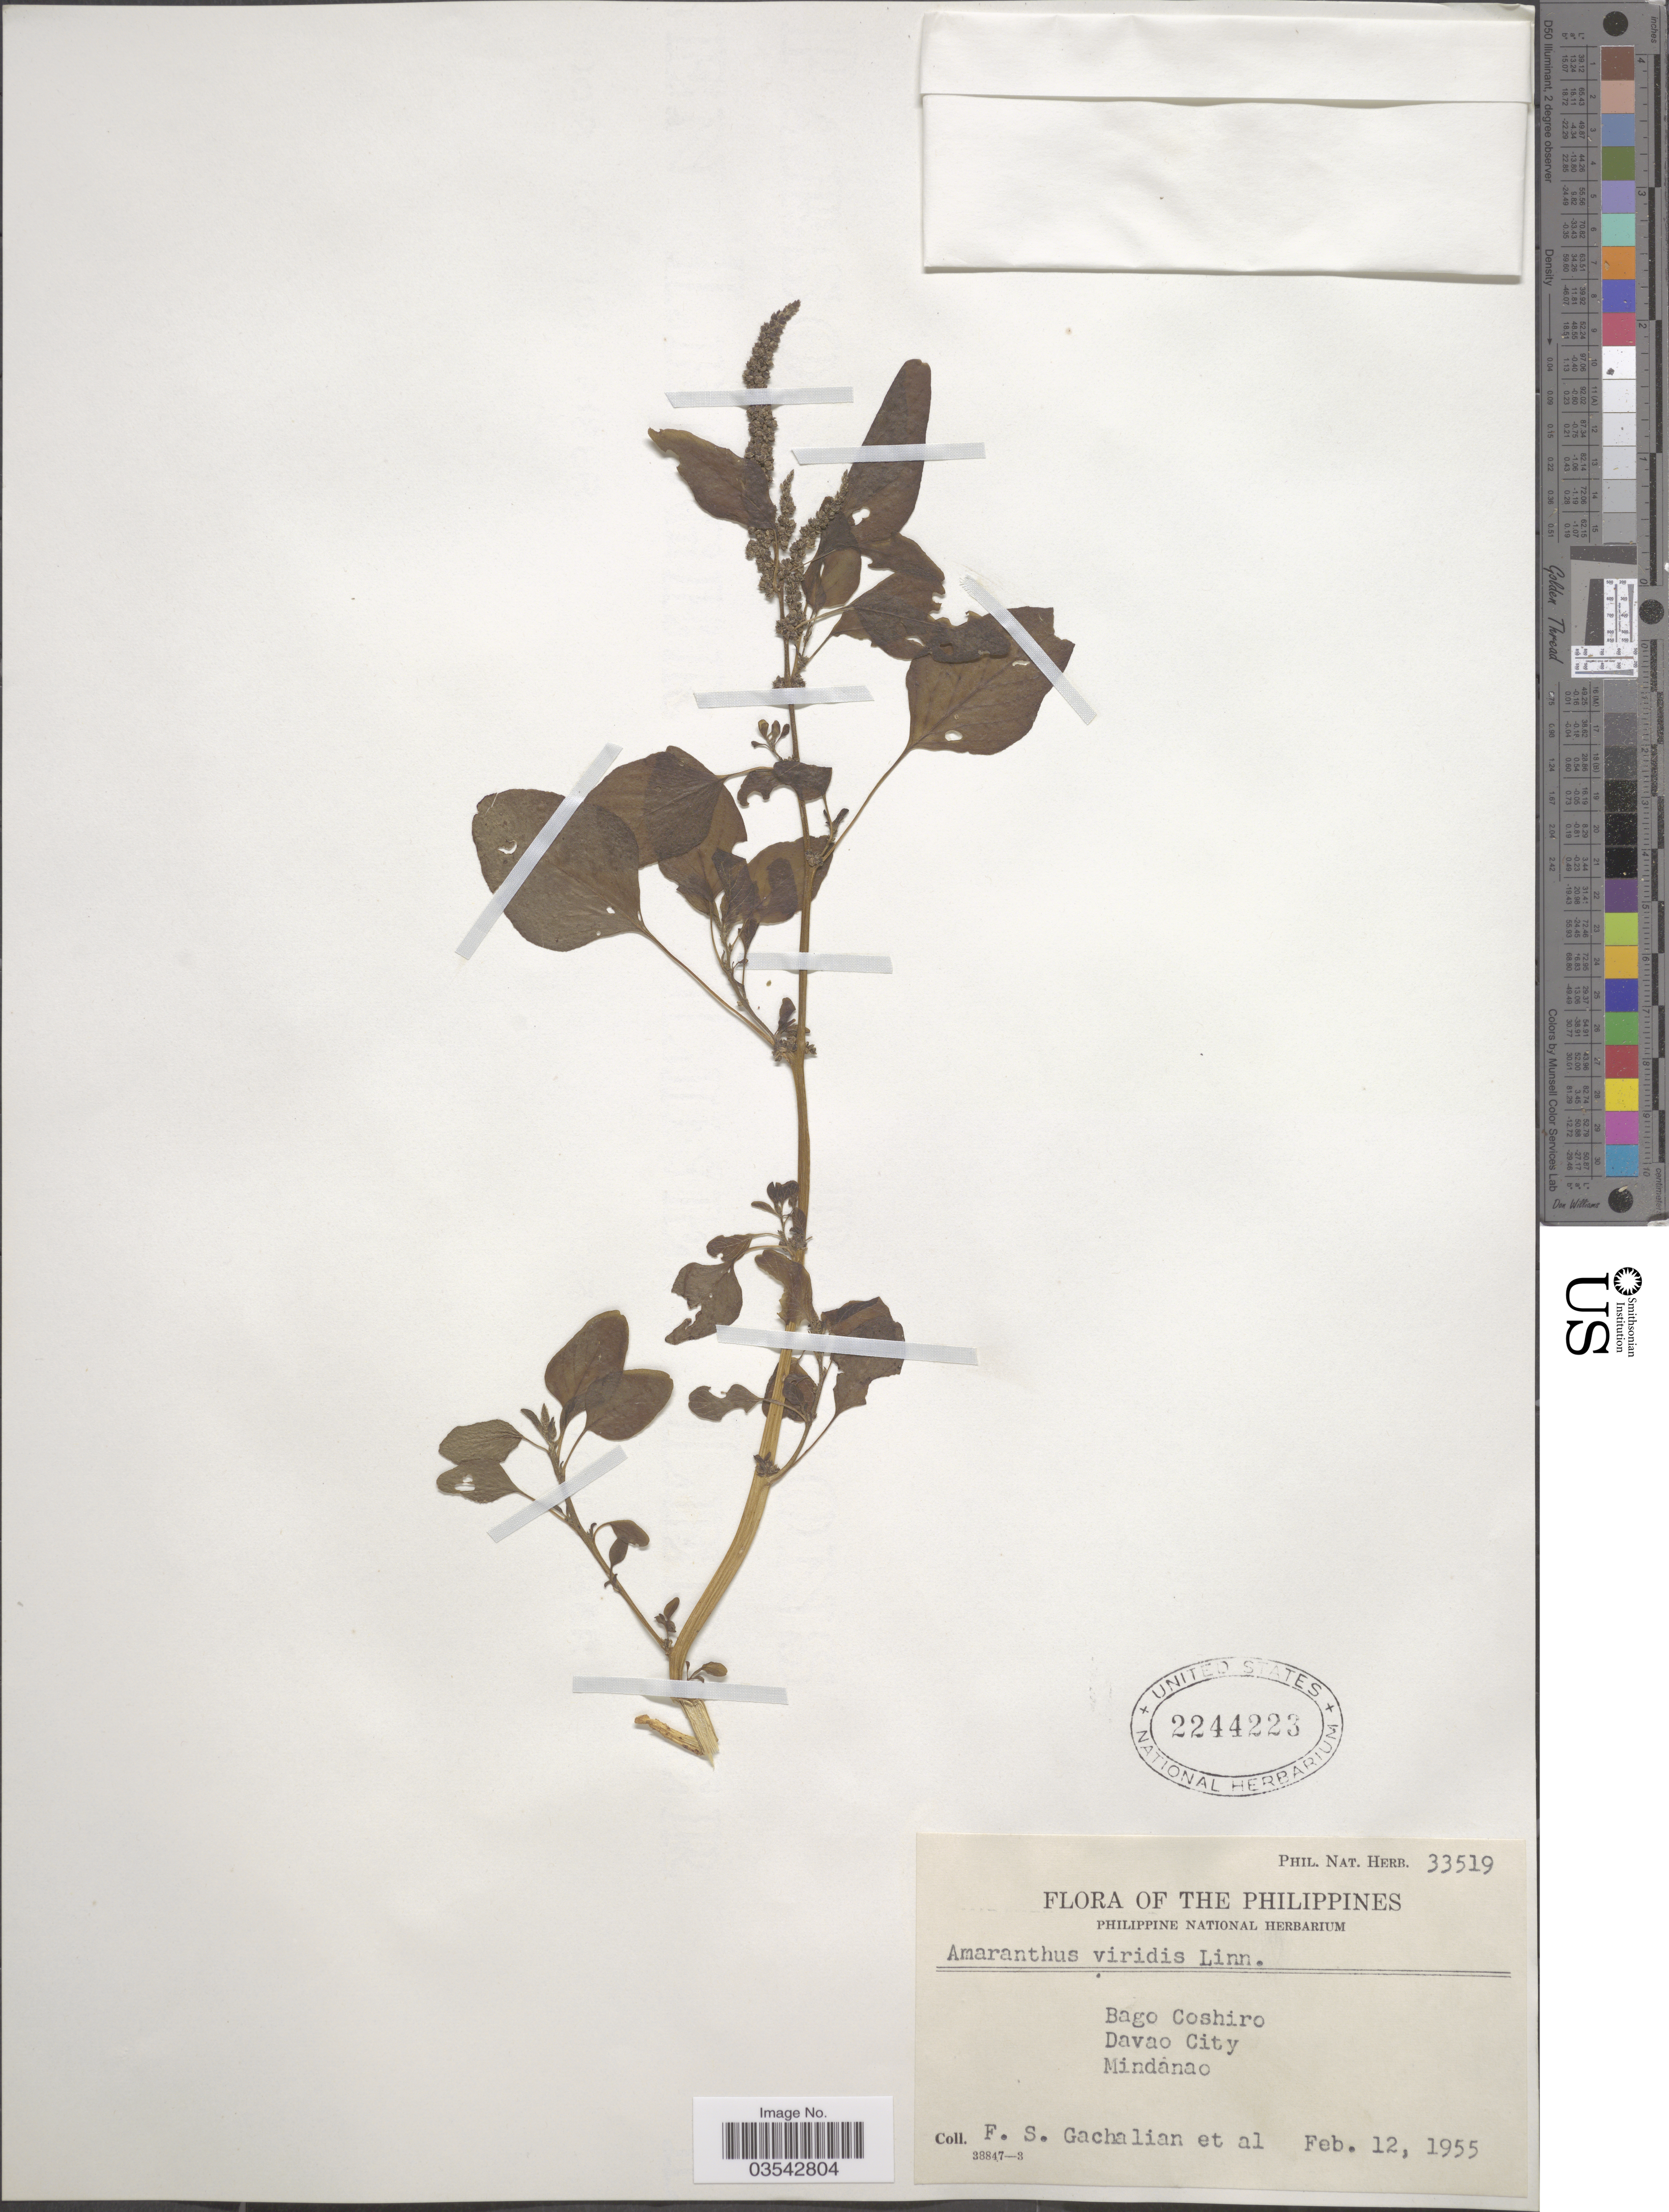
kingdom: Plantae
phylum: Tracheophyta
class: Magnoliopsida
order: Caryophyllales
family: Amaranthaceae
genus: Amaranthus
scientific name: Amaranthus viridis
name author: L.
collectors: F. Gachalian & et al.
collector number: Phil. Nat. Herb. 33519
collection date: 1955-01-12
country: Philippines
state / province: Davao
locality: Bago Coshiro. Davao City. Mindanao.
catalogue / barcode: US 2244223